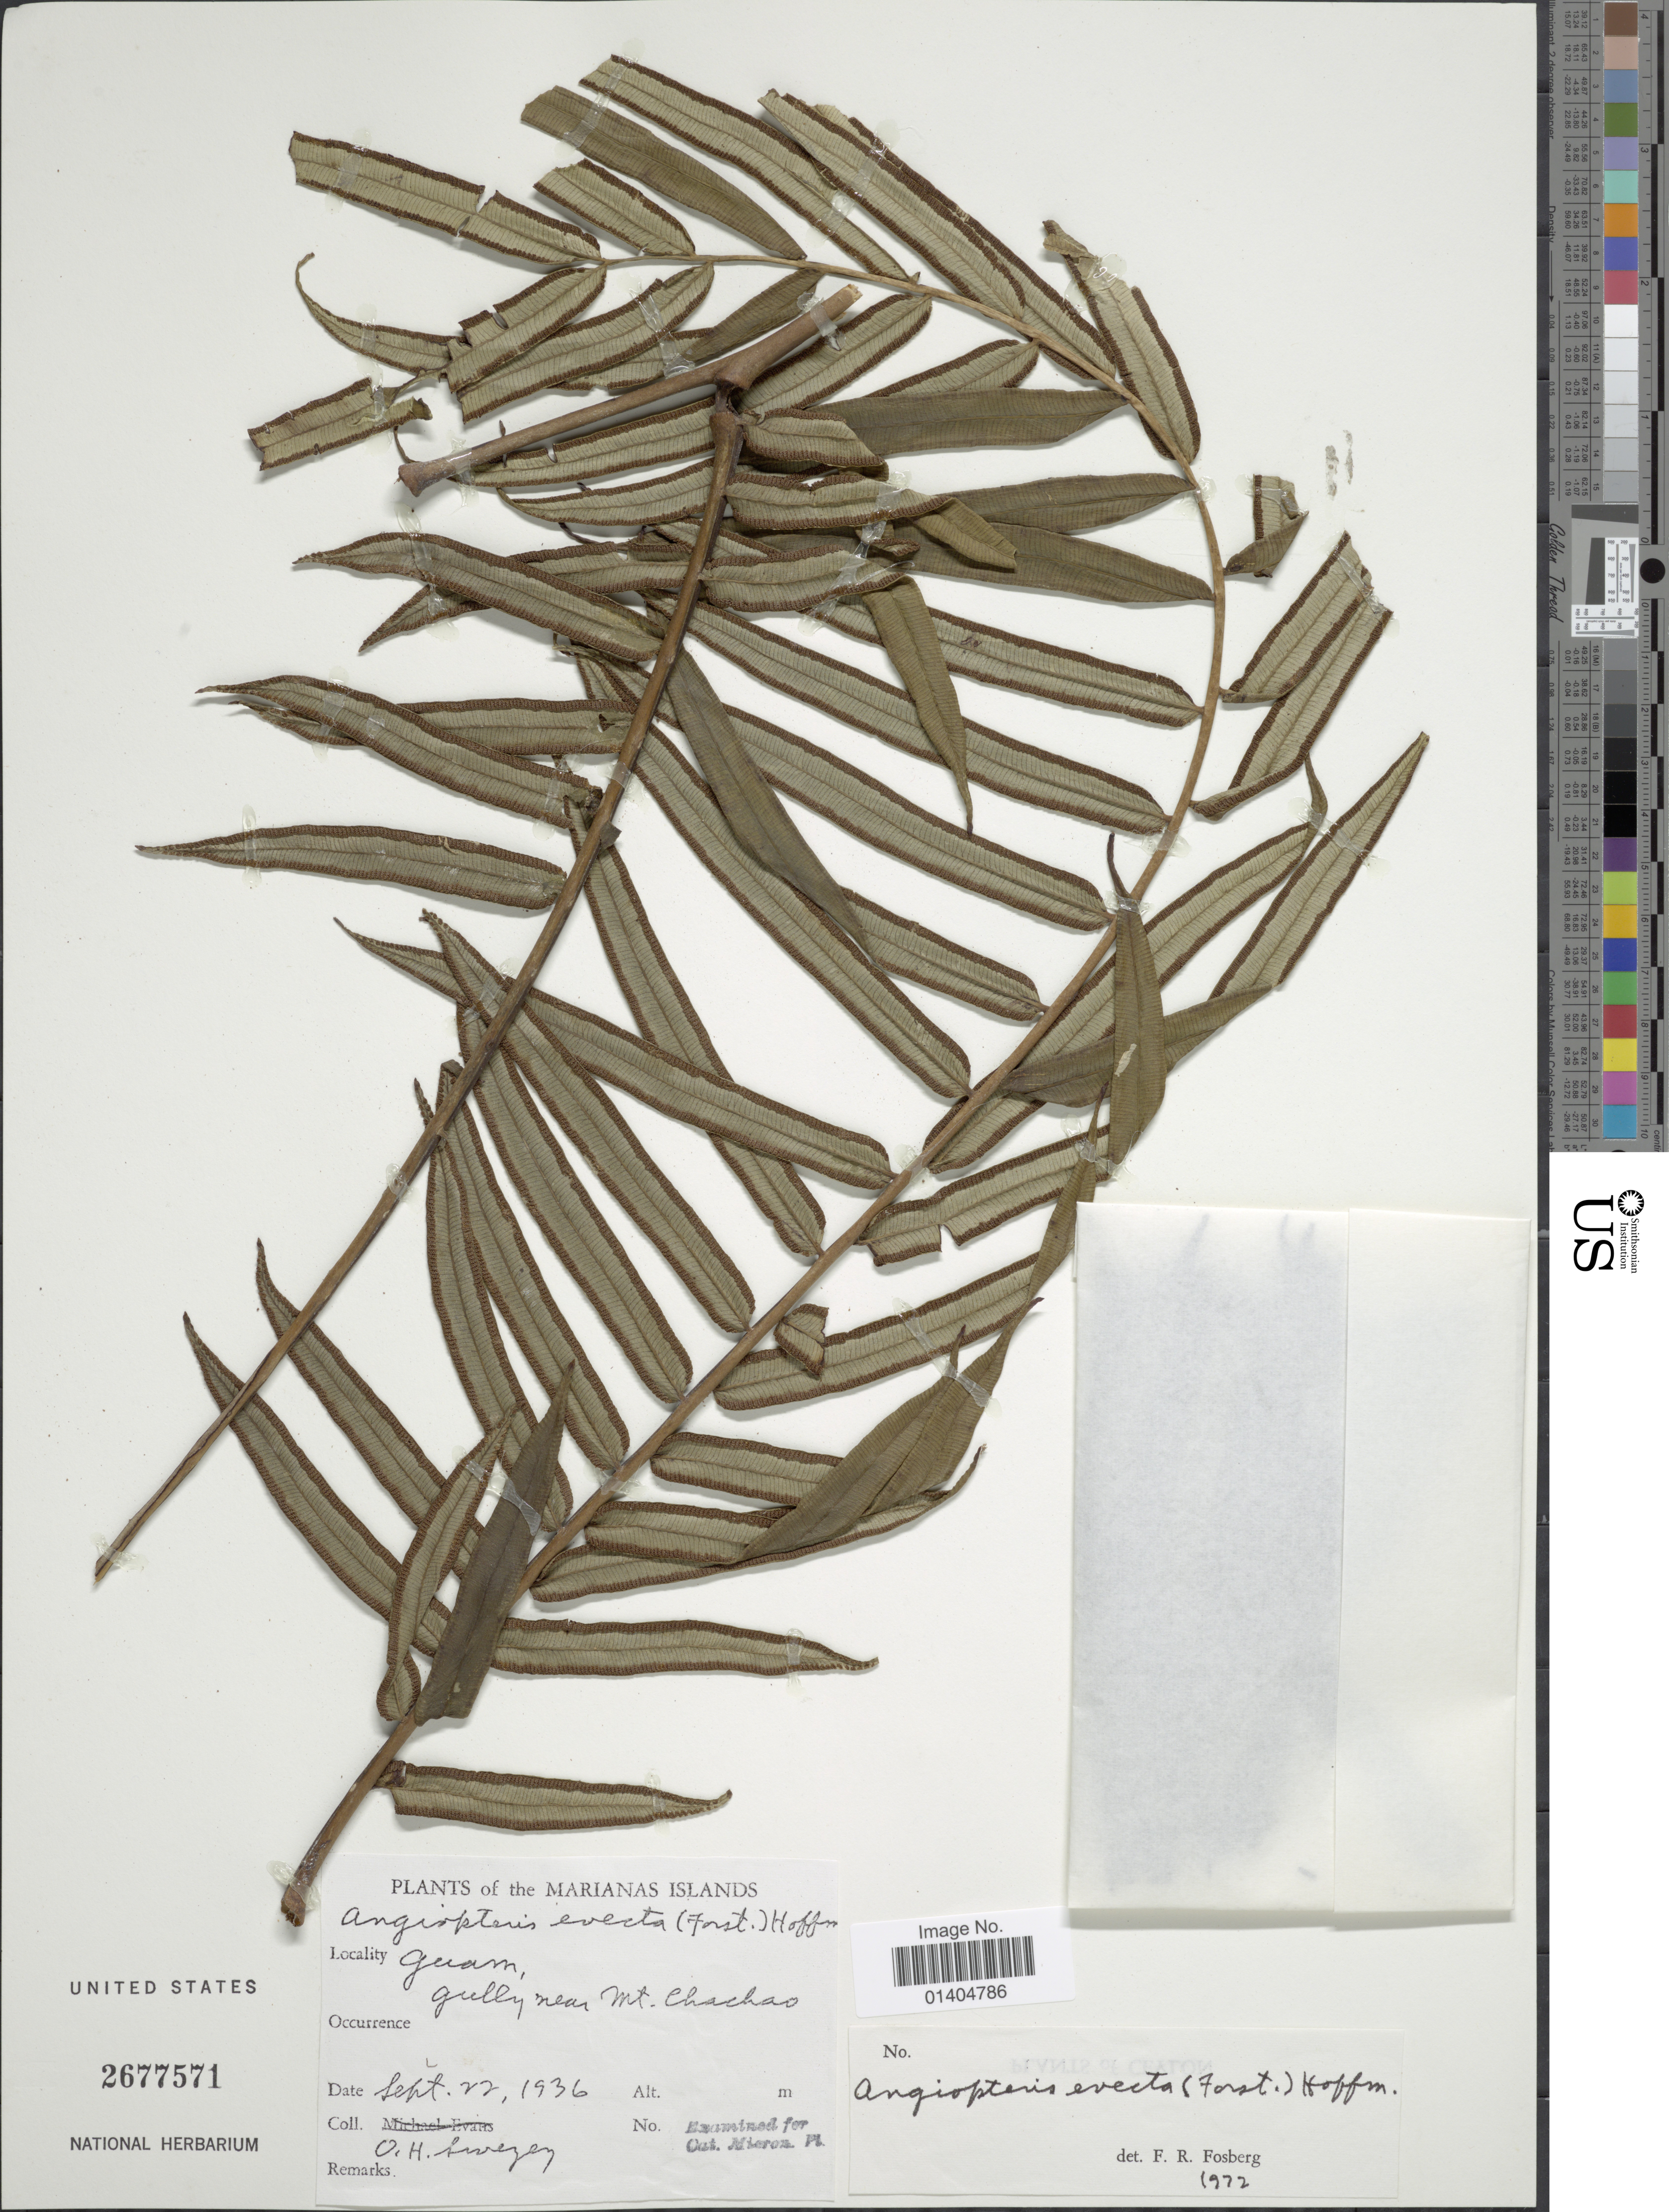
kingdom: Plantae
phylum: Tracheophyta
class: Polypodiopsida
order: Marattiales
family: Marattiaceae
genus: Angiopteris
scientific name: Angiopteris evecta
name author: (G. Forst.) Hoffm.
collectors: O. Sweezey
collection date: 1936-09-22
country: Guam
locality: Guam gully near Mt, Chachas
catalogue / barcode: US 2677571